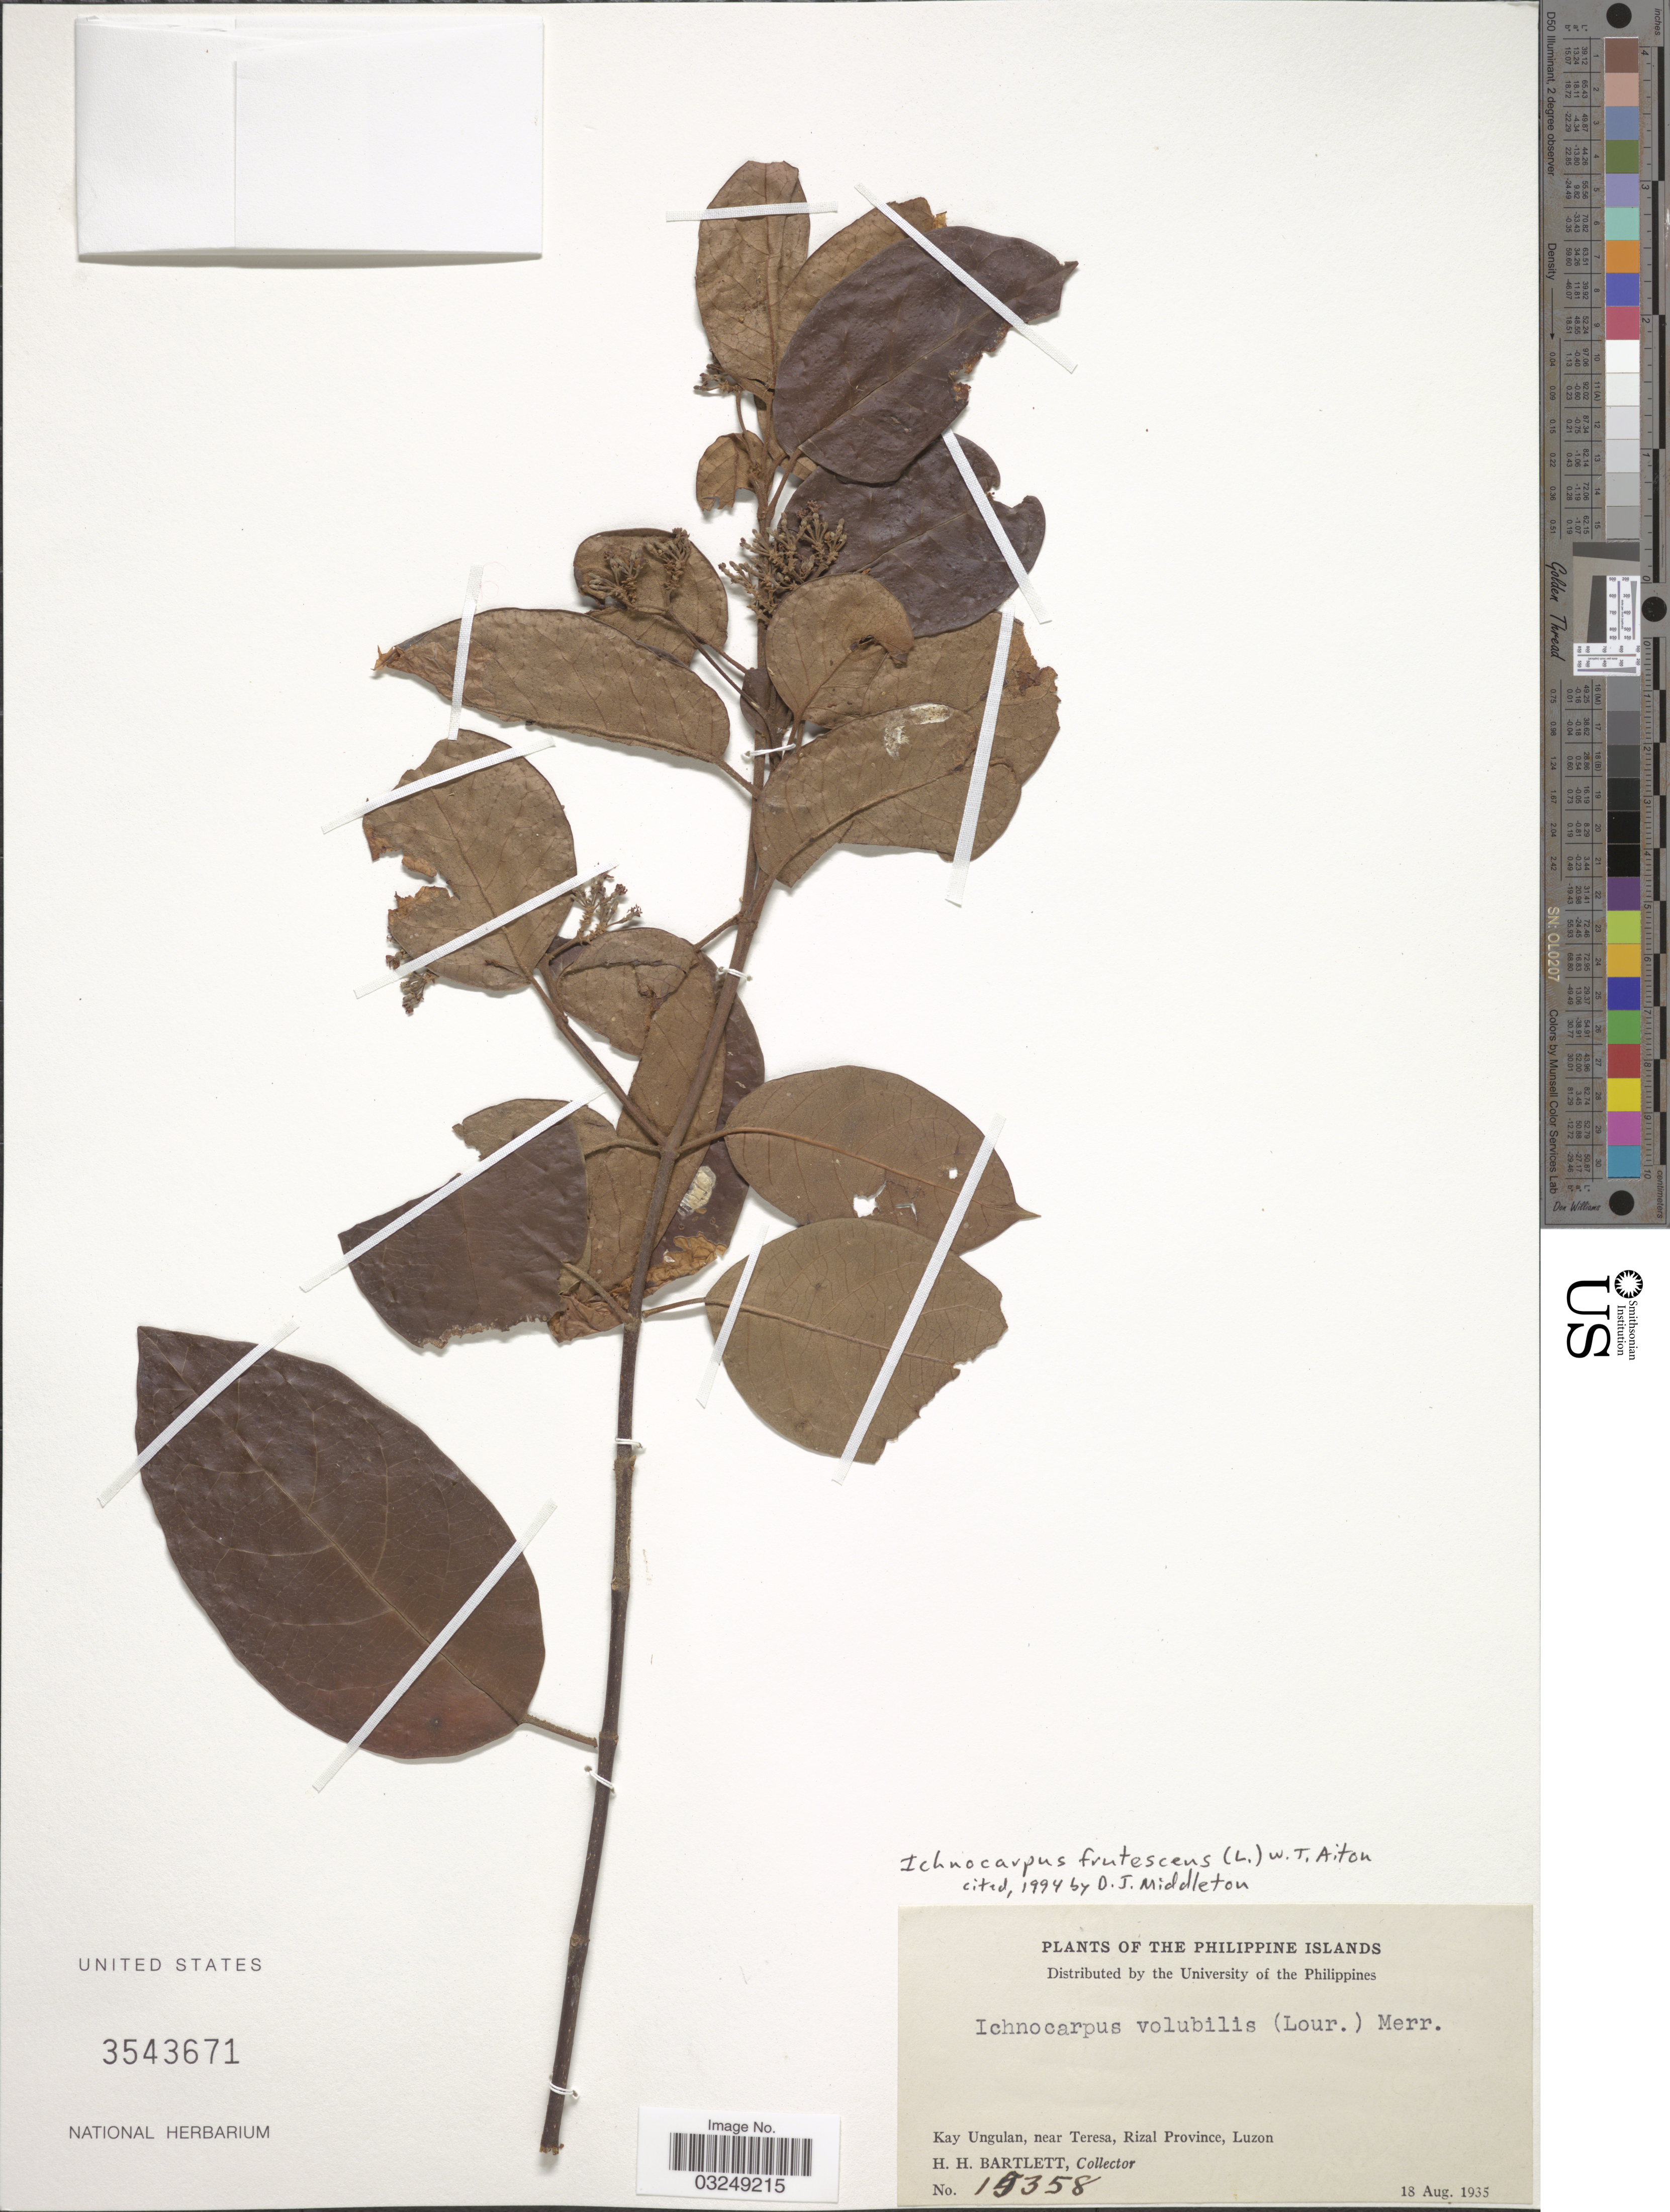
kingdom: Plantae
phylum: Tracheophyta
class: Magnoliopsida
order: Gentianales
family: Apocynaceae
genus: Ichnocarpus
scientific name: Ichnocarpus frutescens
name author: (L.) W.T. Aiton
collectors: H. H. Bartlett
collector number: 15358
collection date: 1935-08-18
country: Philippines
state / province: Calabarzon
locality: Philippine Islands. Kay Ungulan, near Teresa, Rizal Province, Luzon.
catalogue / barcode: US 3543671